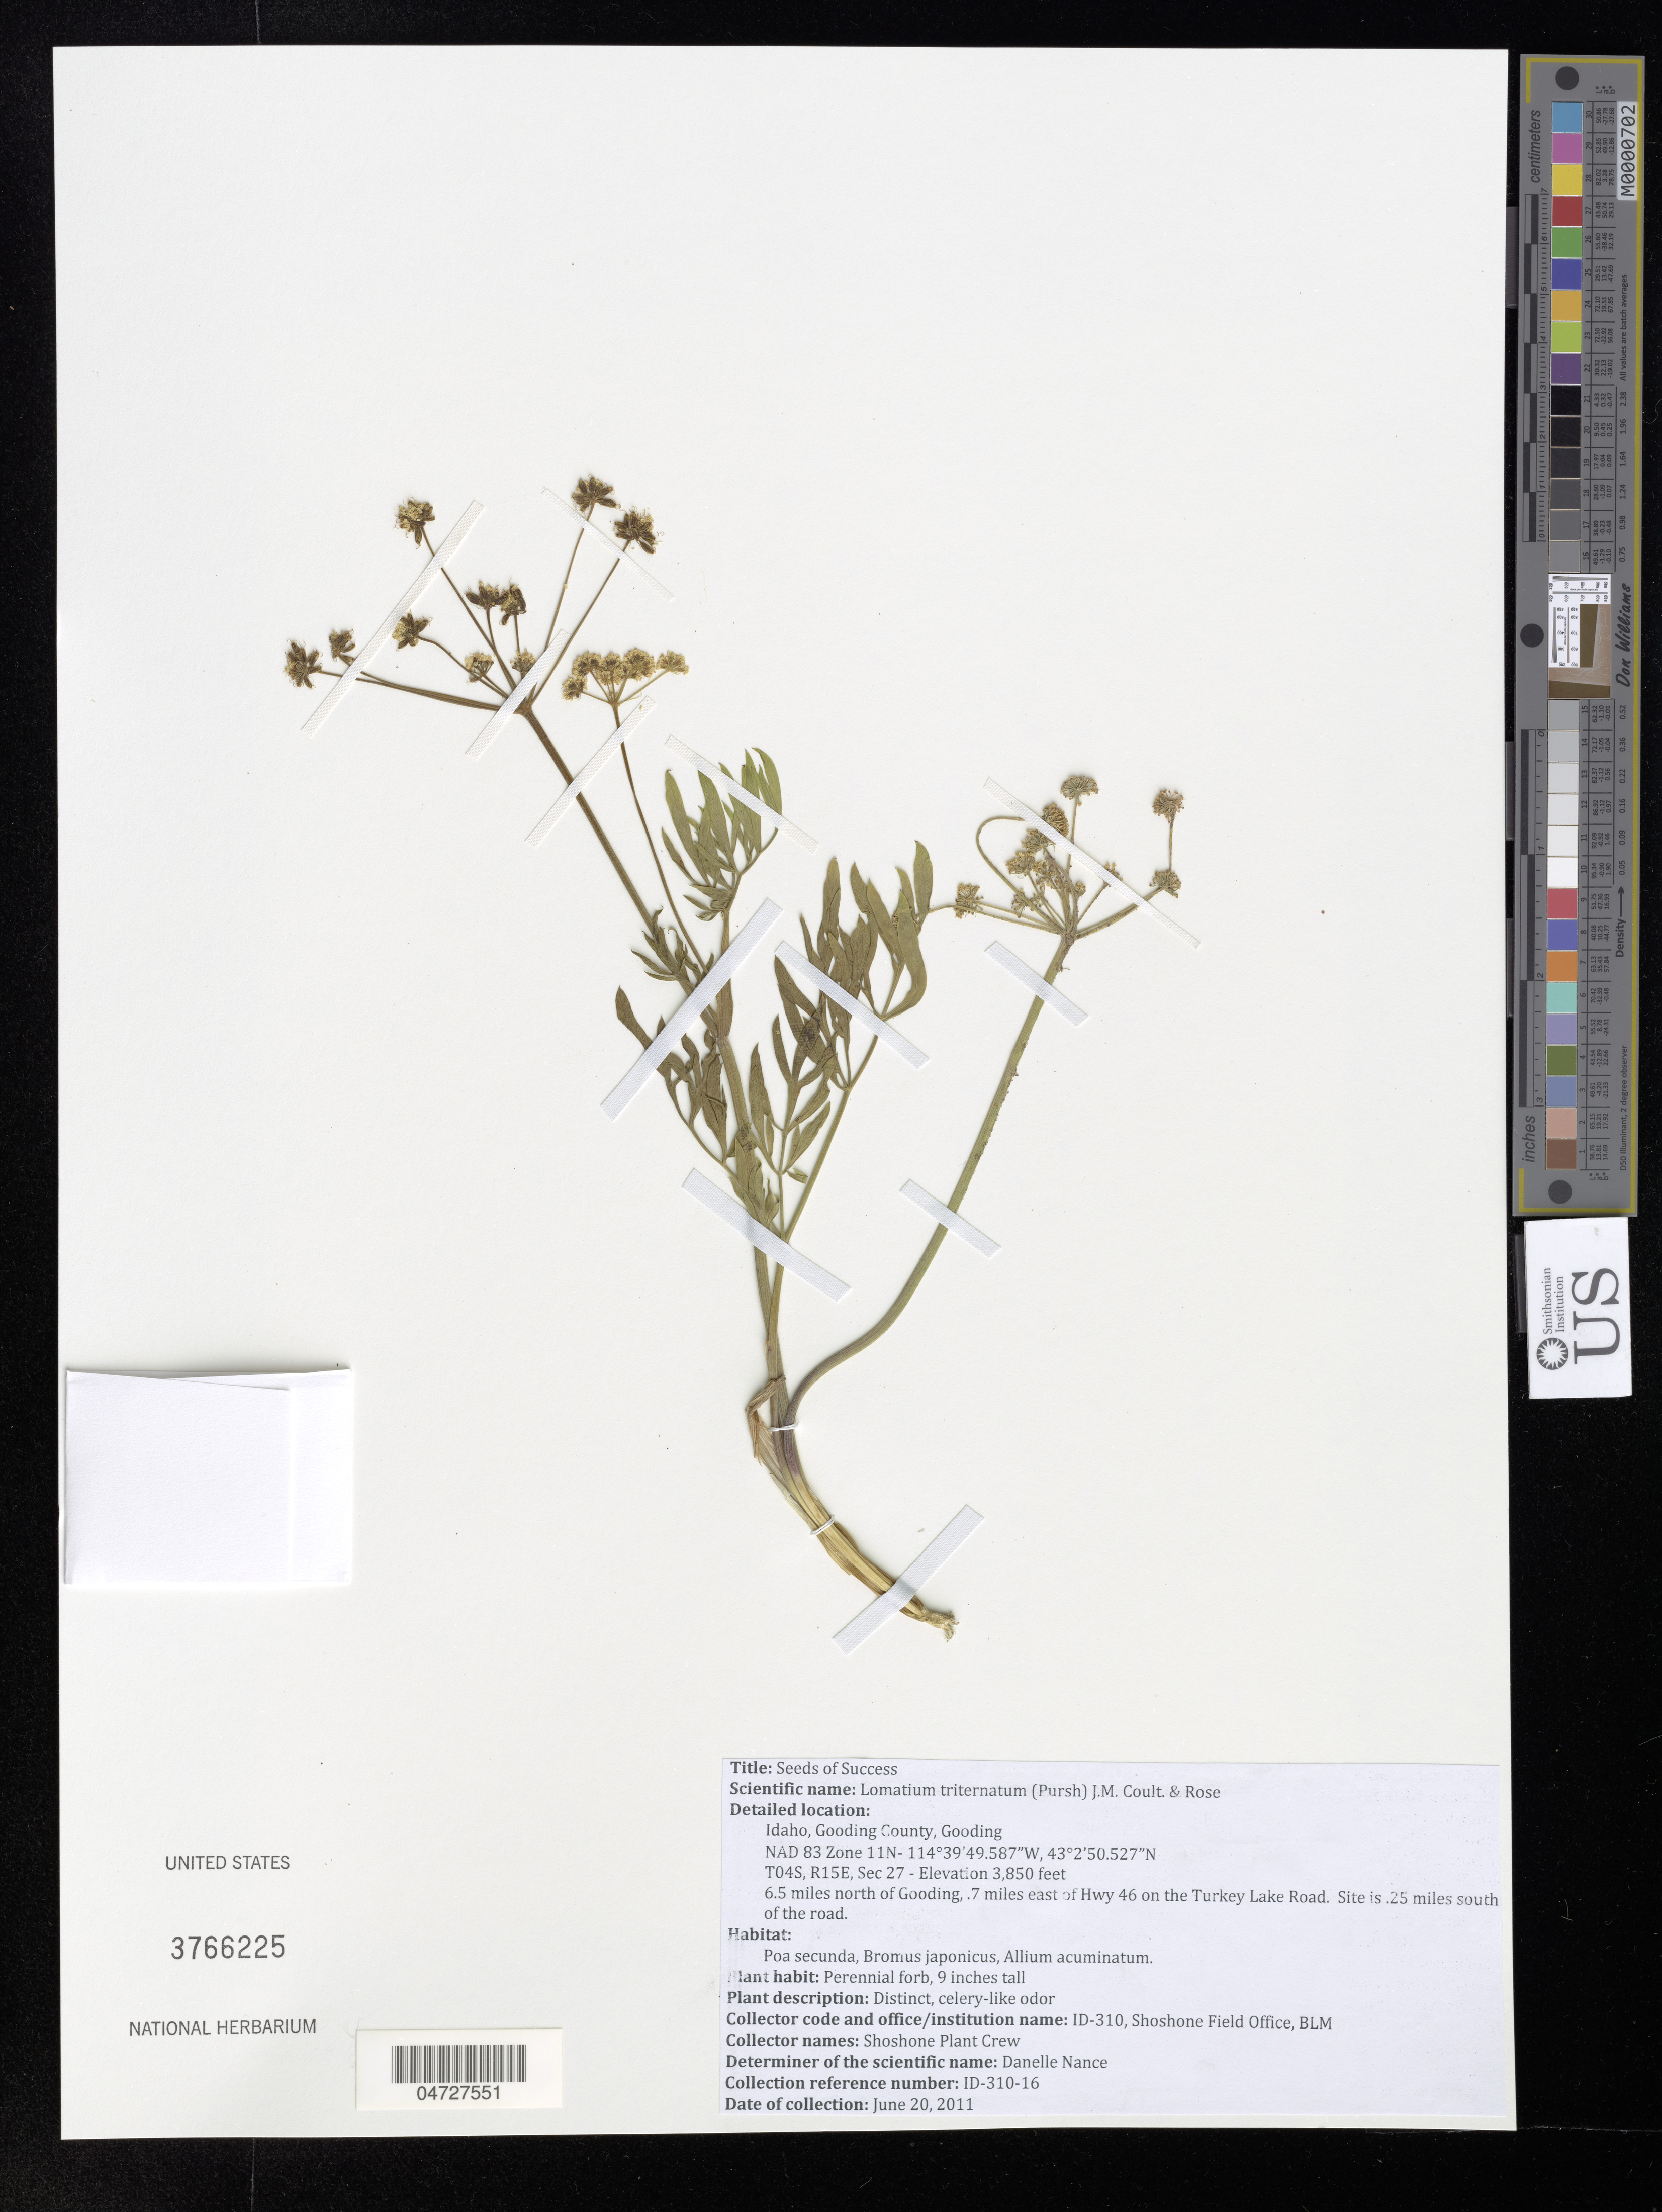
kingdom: Plantae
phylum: Tracheophyta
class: Magnoliopsida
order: Apiales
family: Apiaceae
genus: Lomatium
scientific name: Lomatium triternatum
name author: (Pursh) J.M. Coult. & Rose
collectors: Shoshone Plant Crew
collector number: ID-310-16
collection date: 2011-06-20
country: United States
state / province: Idaho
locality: Gooding County, Gooding. 6.5 miles north of Gooding, .7 miles east of Hwy 46 on the Turkey Lake Road. Site is .25 miles south of the road.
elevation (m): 1173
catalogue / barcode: US 3766225